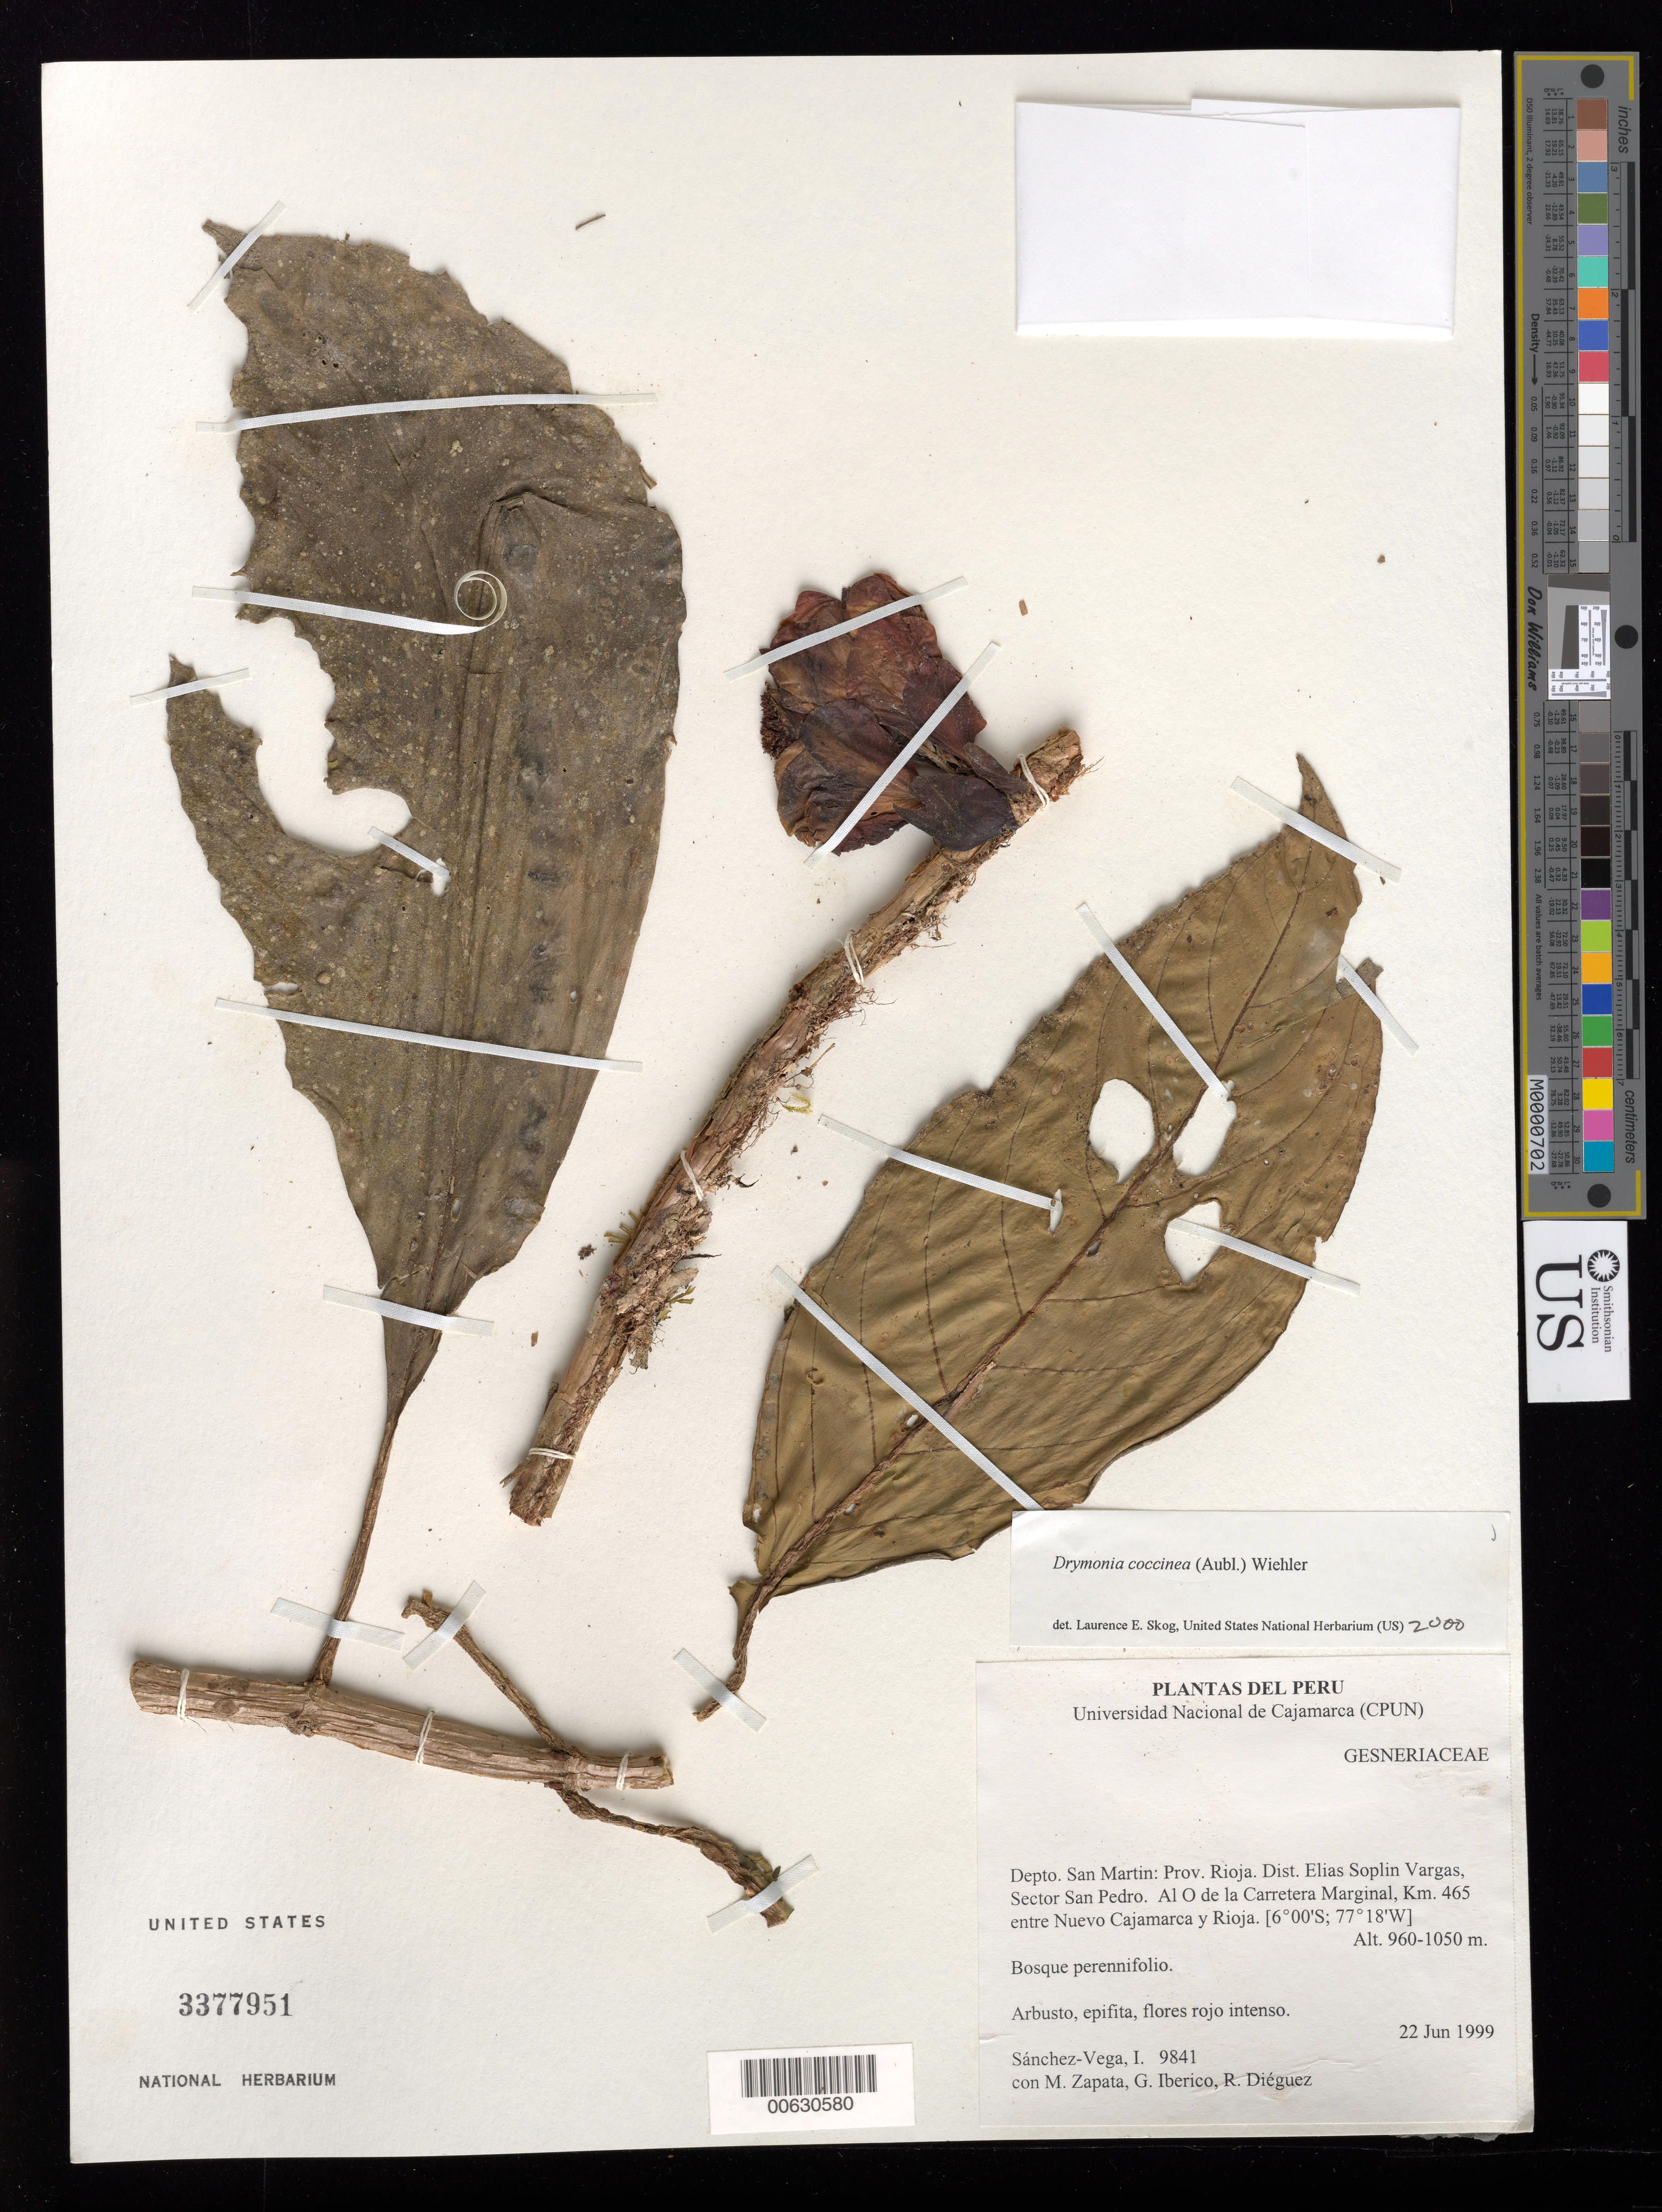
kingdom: Plantae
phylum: Tracheophyta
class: Magnoliopsida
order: Lamiales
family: Gesneriaceae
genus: Drymonia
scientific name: Drymonia coccinea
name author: (Aubl.) Wiehler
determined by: Skog, Laurence E.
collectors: I. M. Sánchez Vega, M. Zapata, G. Iberico & R. Dieguez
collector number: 9841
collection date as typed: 22 Jun 1999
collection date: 1999-06-22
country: Peru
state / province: San Martín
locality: Prov. Rioja, Dist. Elias Soplin Vargas, sector San Pedro, al O de la Carretera Marginal, Km 465 entre Nuevo Cajamarca y Rioja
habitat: Bosque perennifolio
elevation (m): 960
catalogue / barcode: US 3377951